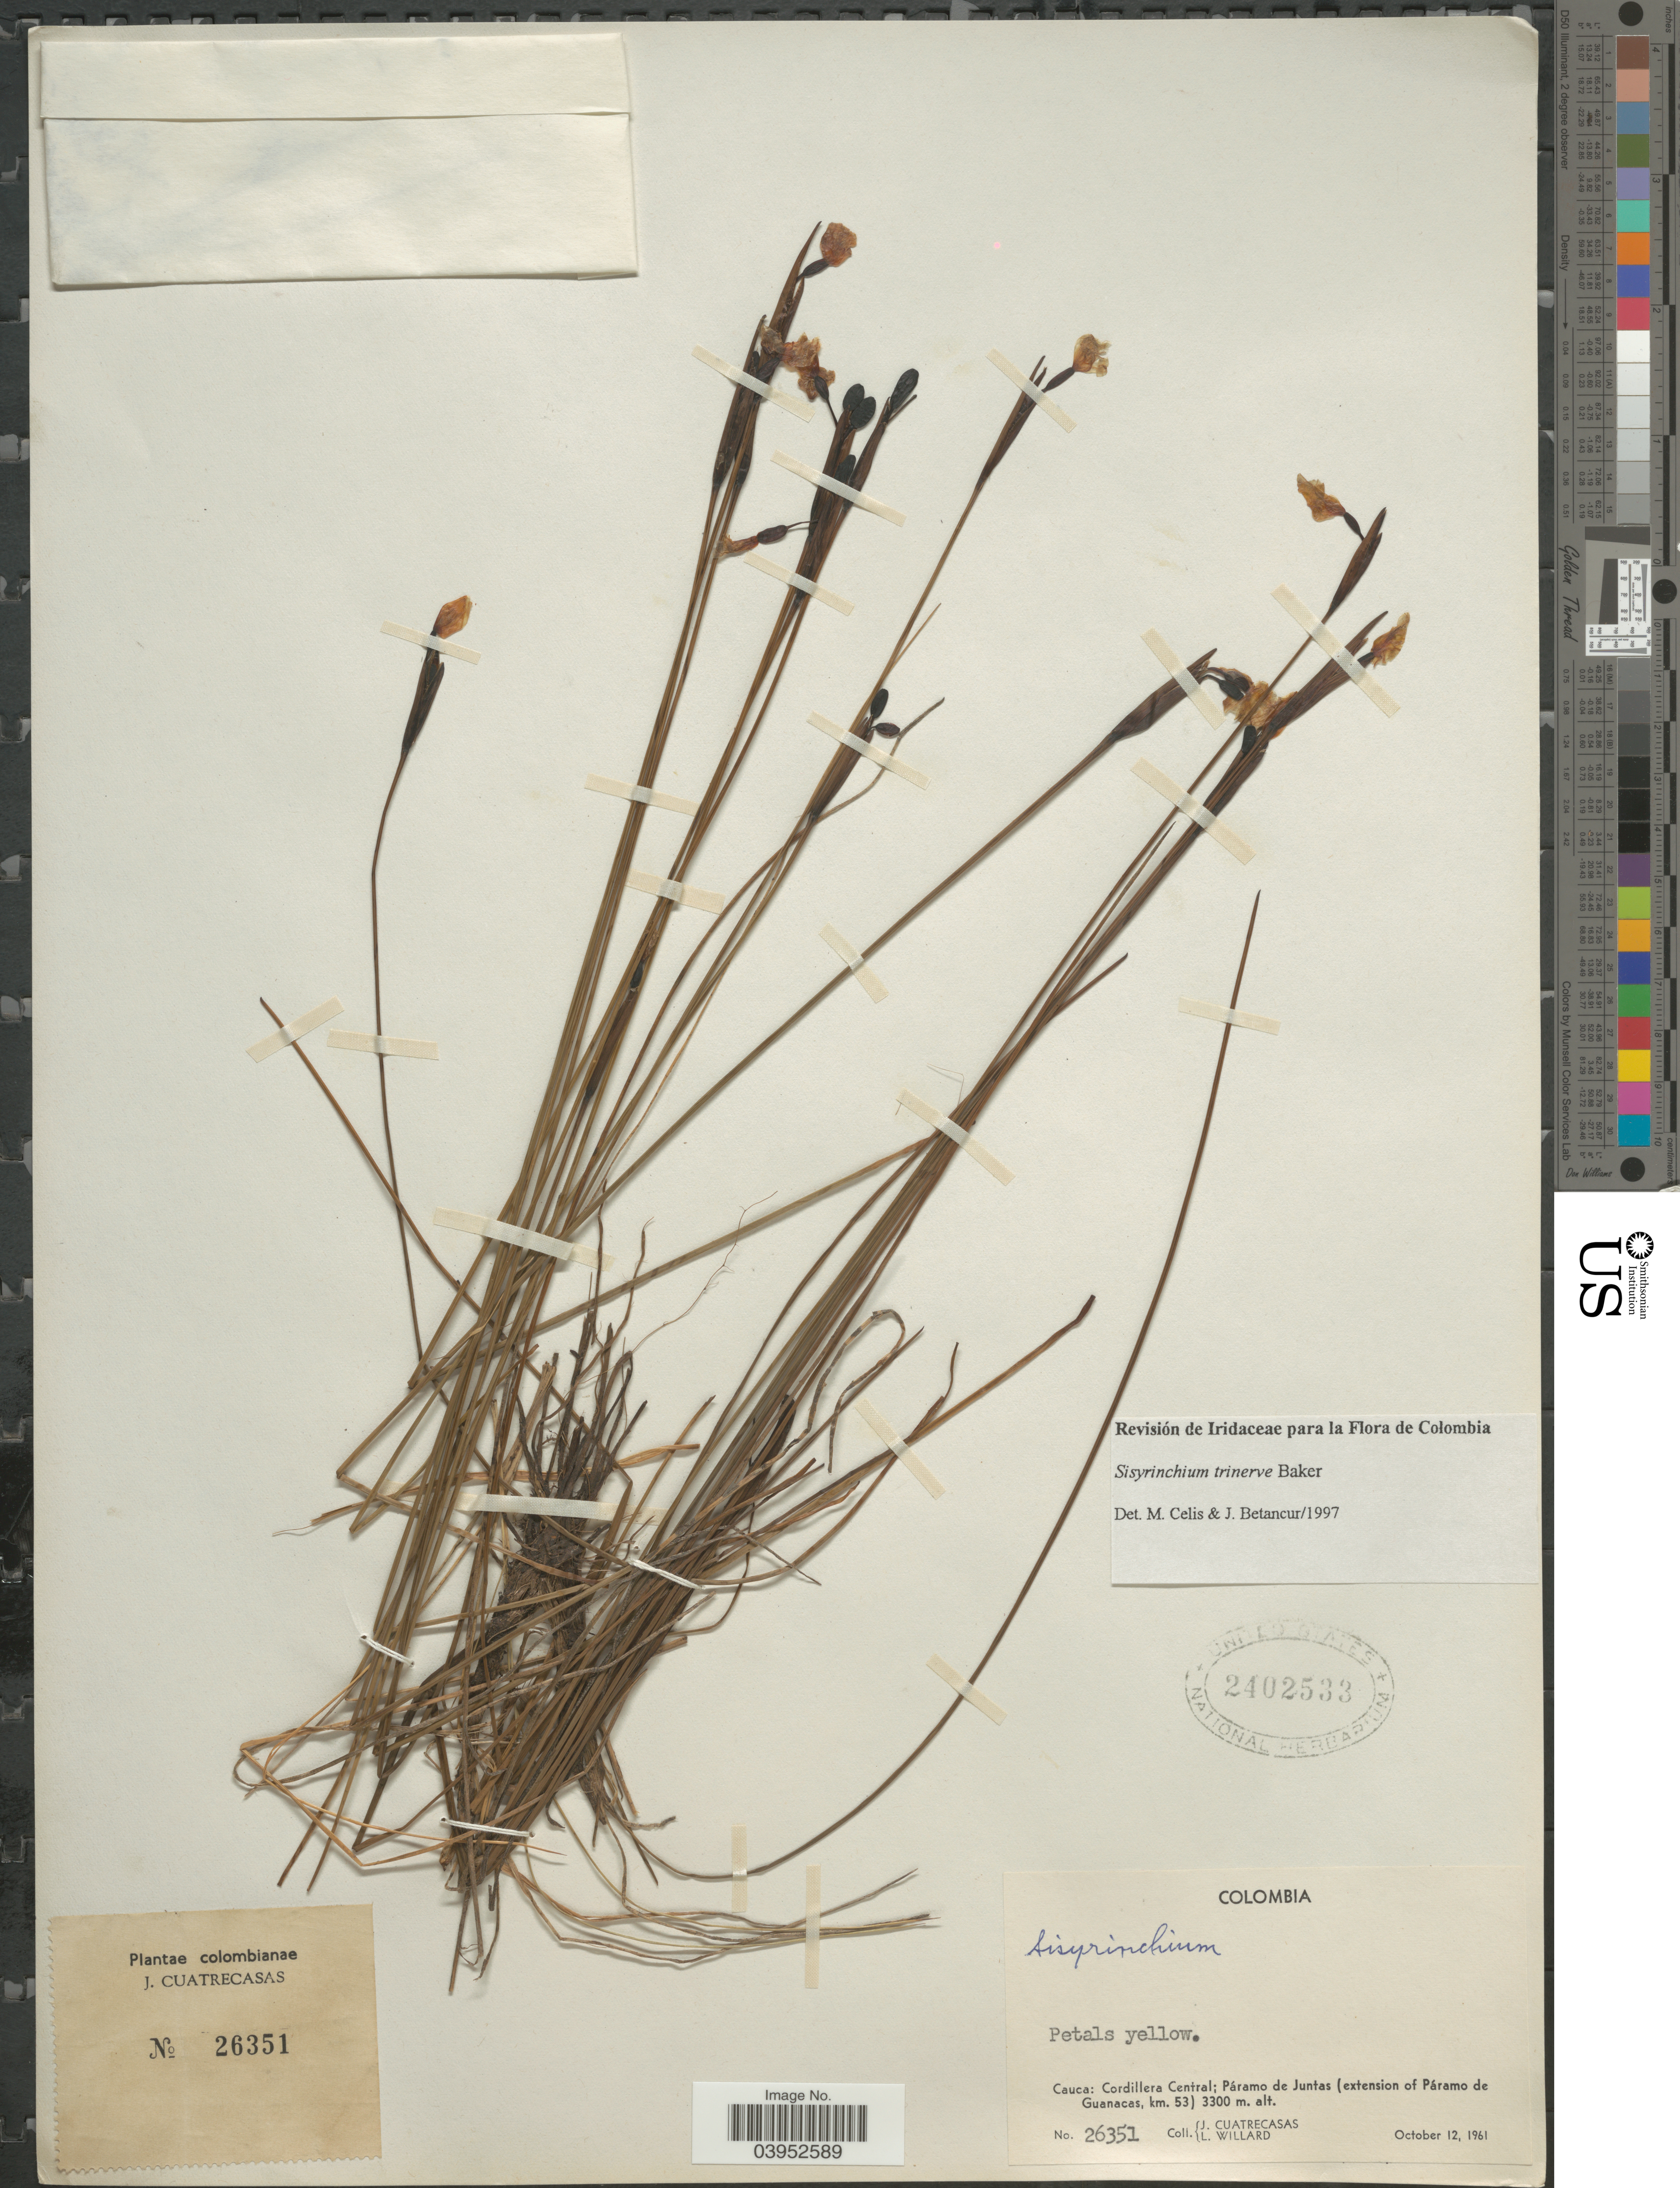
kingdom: Plantae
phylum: Tracheophyta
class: Liliopsida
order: Asparagales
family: Iridaceae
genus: Sisyrinchium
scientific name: Sisyrinchium trinerve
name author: Baker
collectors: J. Cuatrecasas & L. Willard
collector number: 26351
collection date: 1961-10-12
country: Colombia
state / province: Cauca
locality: Cordillera Central; Páramo de Juntas (extension of Páramo de Guanacas, km. 53).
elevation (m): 3300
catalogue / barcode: US 2402533